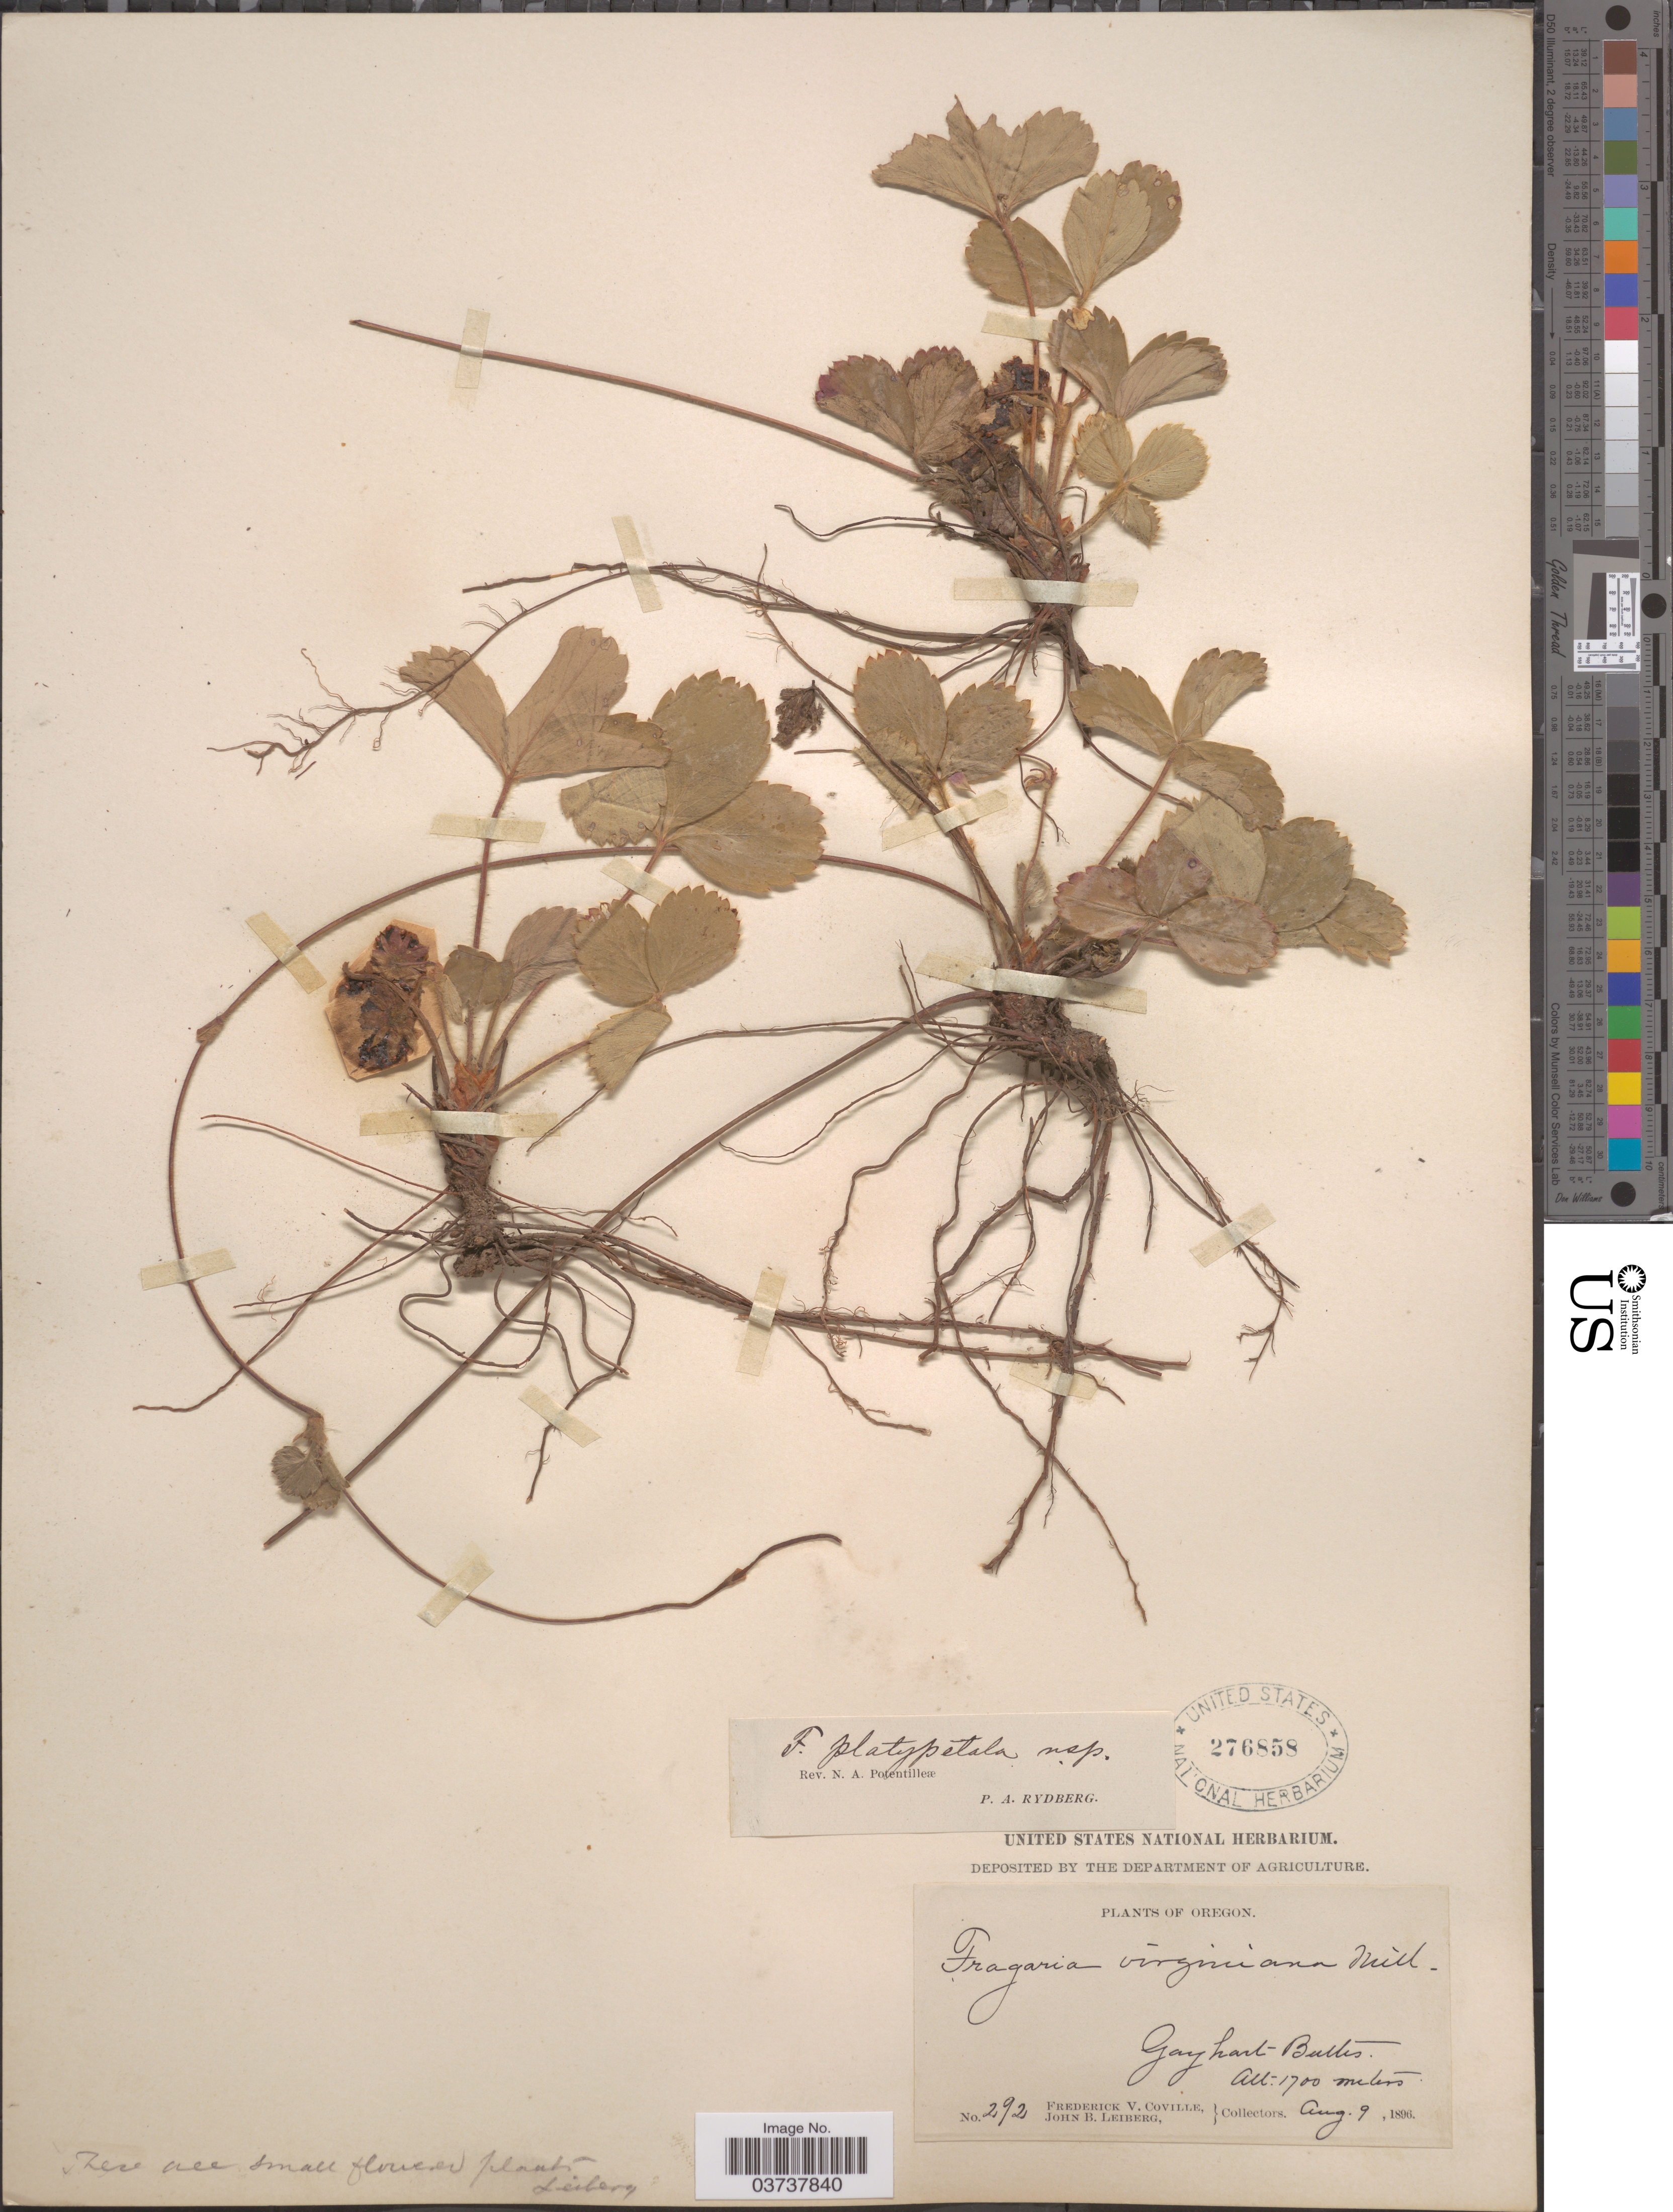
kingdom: Plantae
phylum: Tracheophyta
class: Magnoliopsida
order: Rosales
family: Rosaceae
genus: Fragaria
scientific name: Fragaria virginiana subsp. platypetala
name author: (Rydb.) Staudt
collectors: F. V. Coville & J. B. Leiberg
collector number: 292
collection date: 1896-08-09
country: United States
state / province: Oregon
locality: Gayhart Buttes.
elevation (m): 1700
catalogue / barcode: US 276858